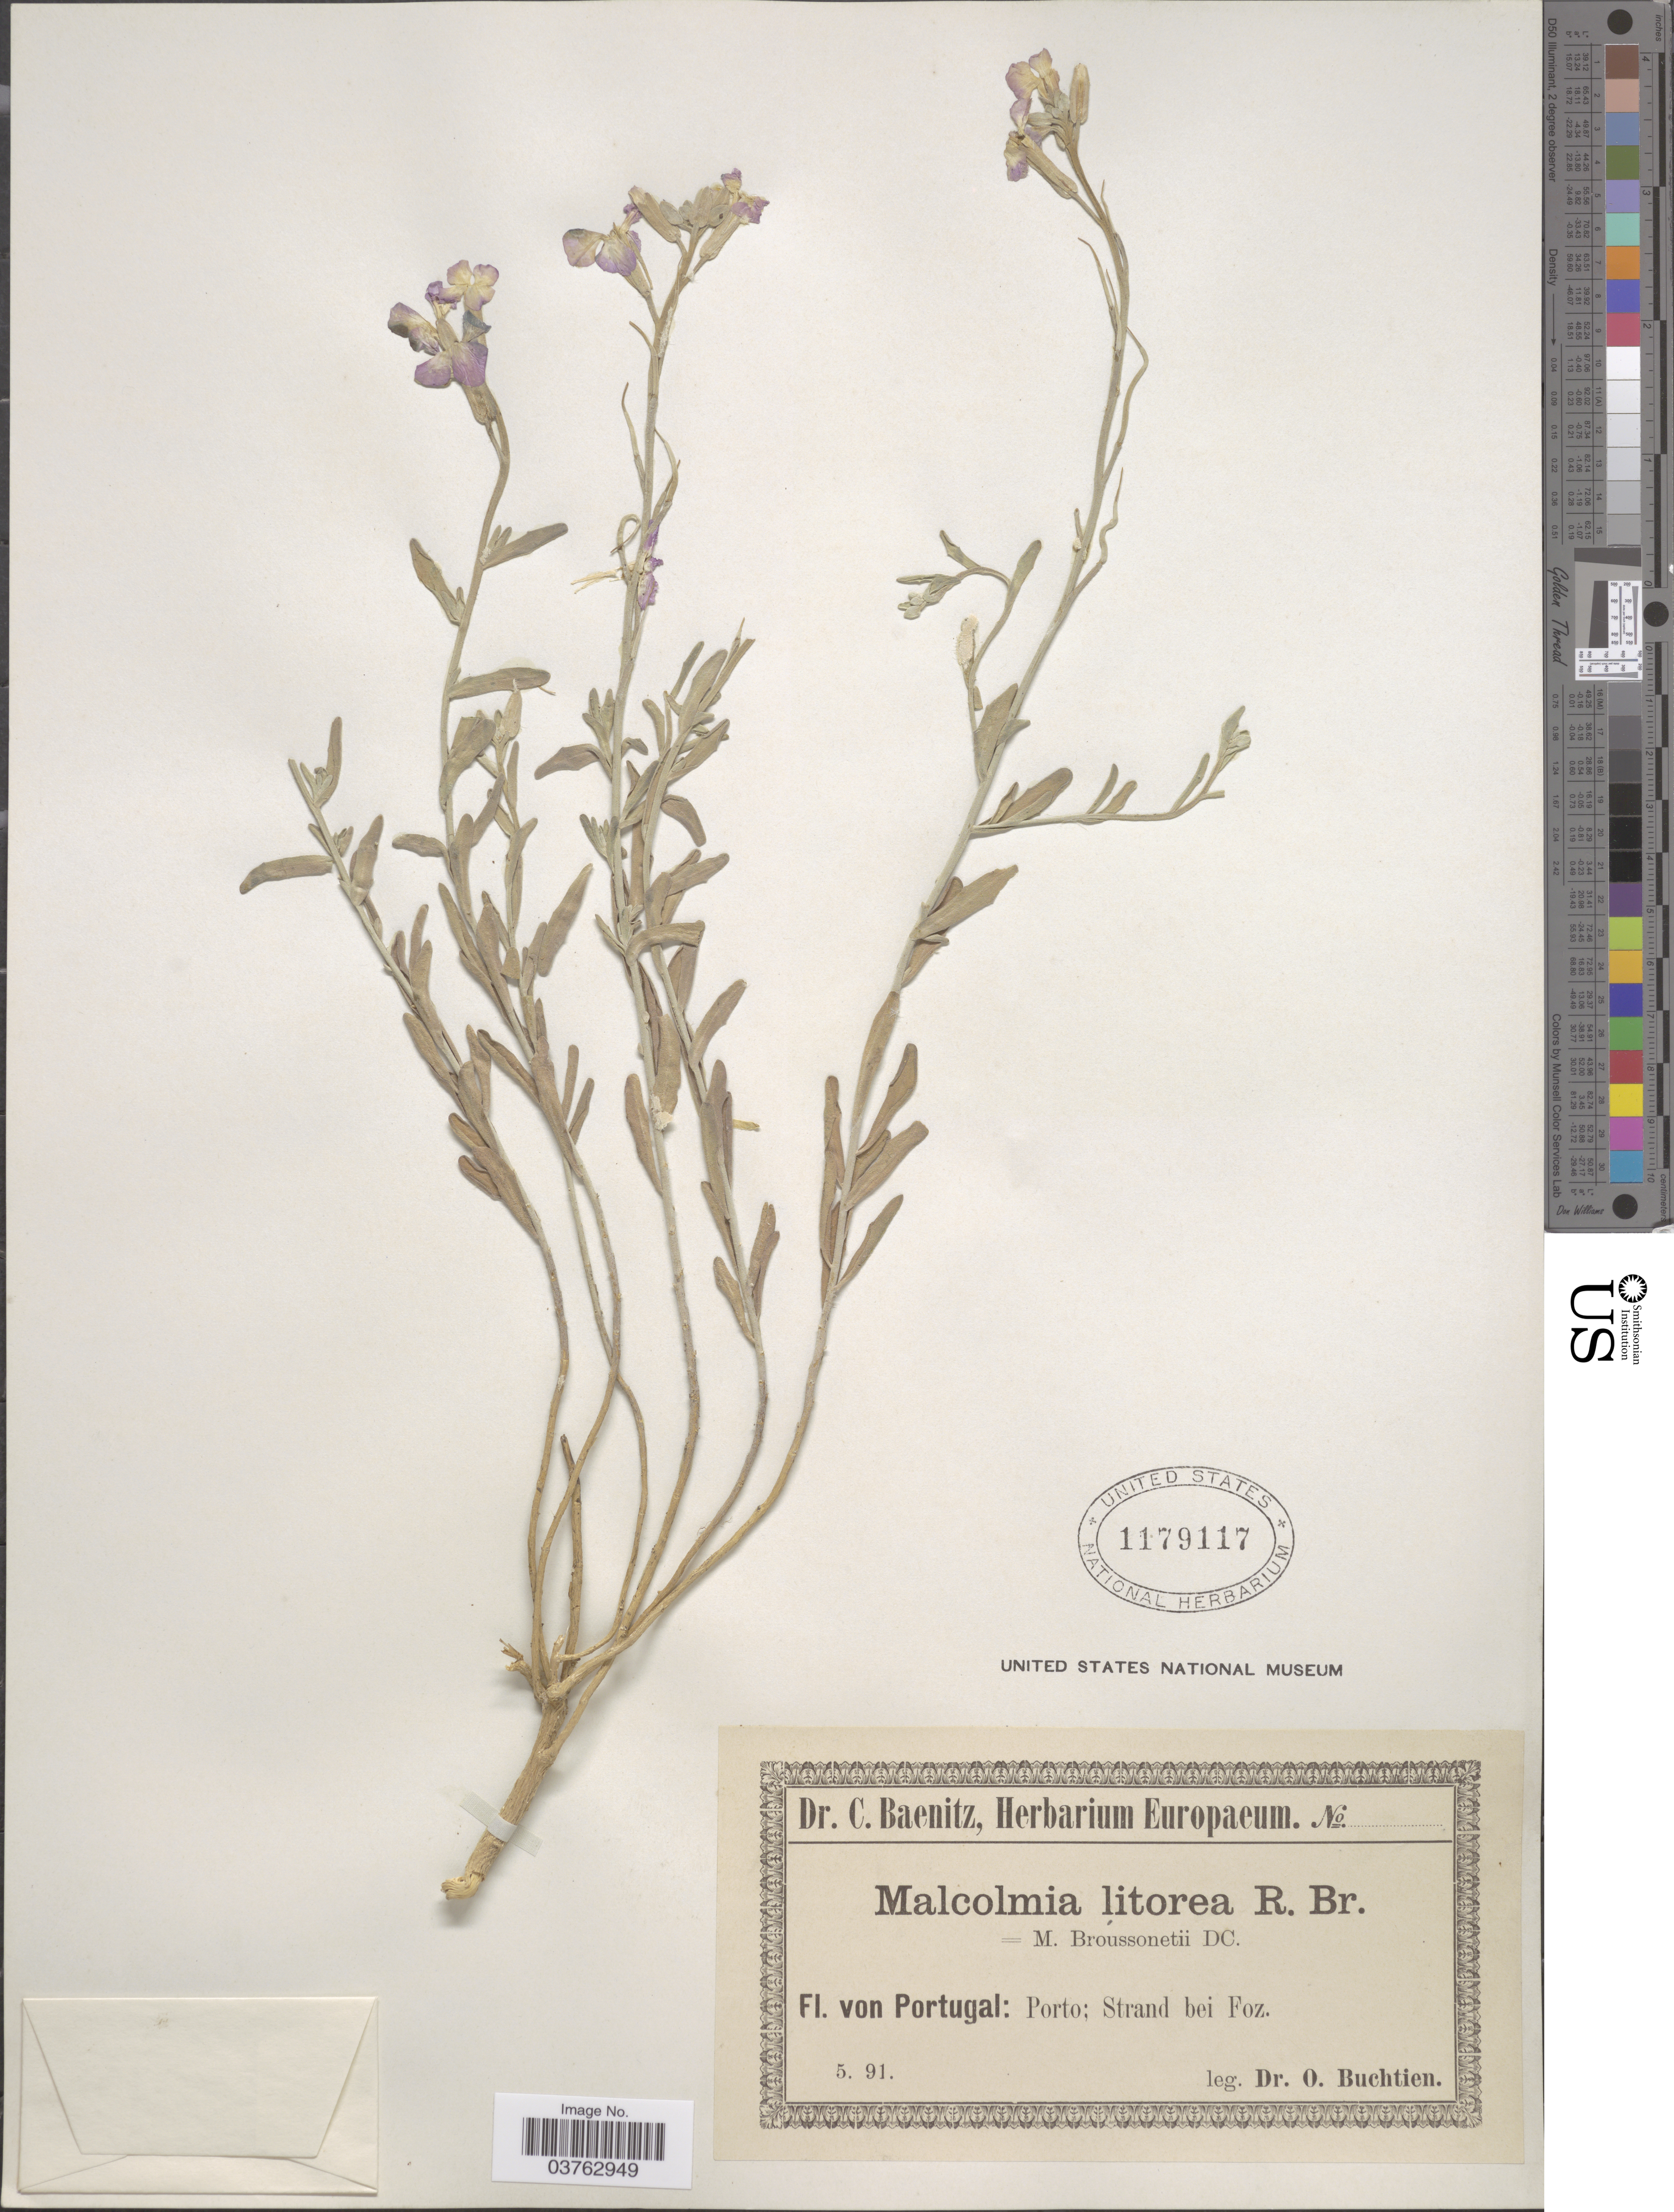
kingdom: Plantae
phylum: Tracheophyta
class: Magnoliopsida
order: Brassicales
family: Brassicaceae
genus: Malcolmia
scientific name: Malcolmia littorea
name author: (L.) W.T. Aiton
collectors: O. Buchtien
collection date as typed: Transcribed d/m/y: /5/91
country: Portugal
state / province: Porto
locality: Strand bei Foz.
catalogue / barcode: US 1179117